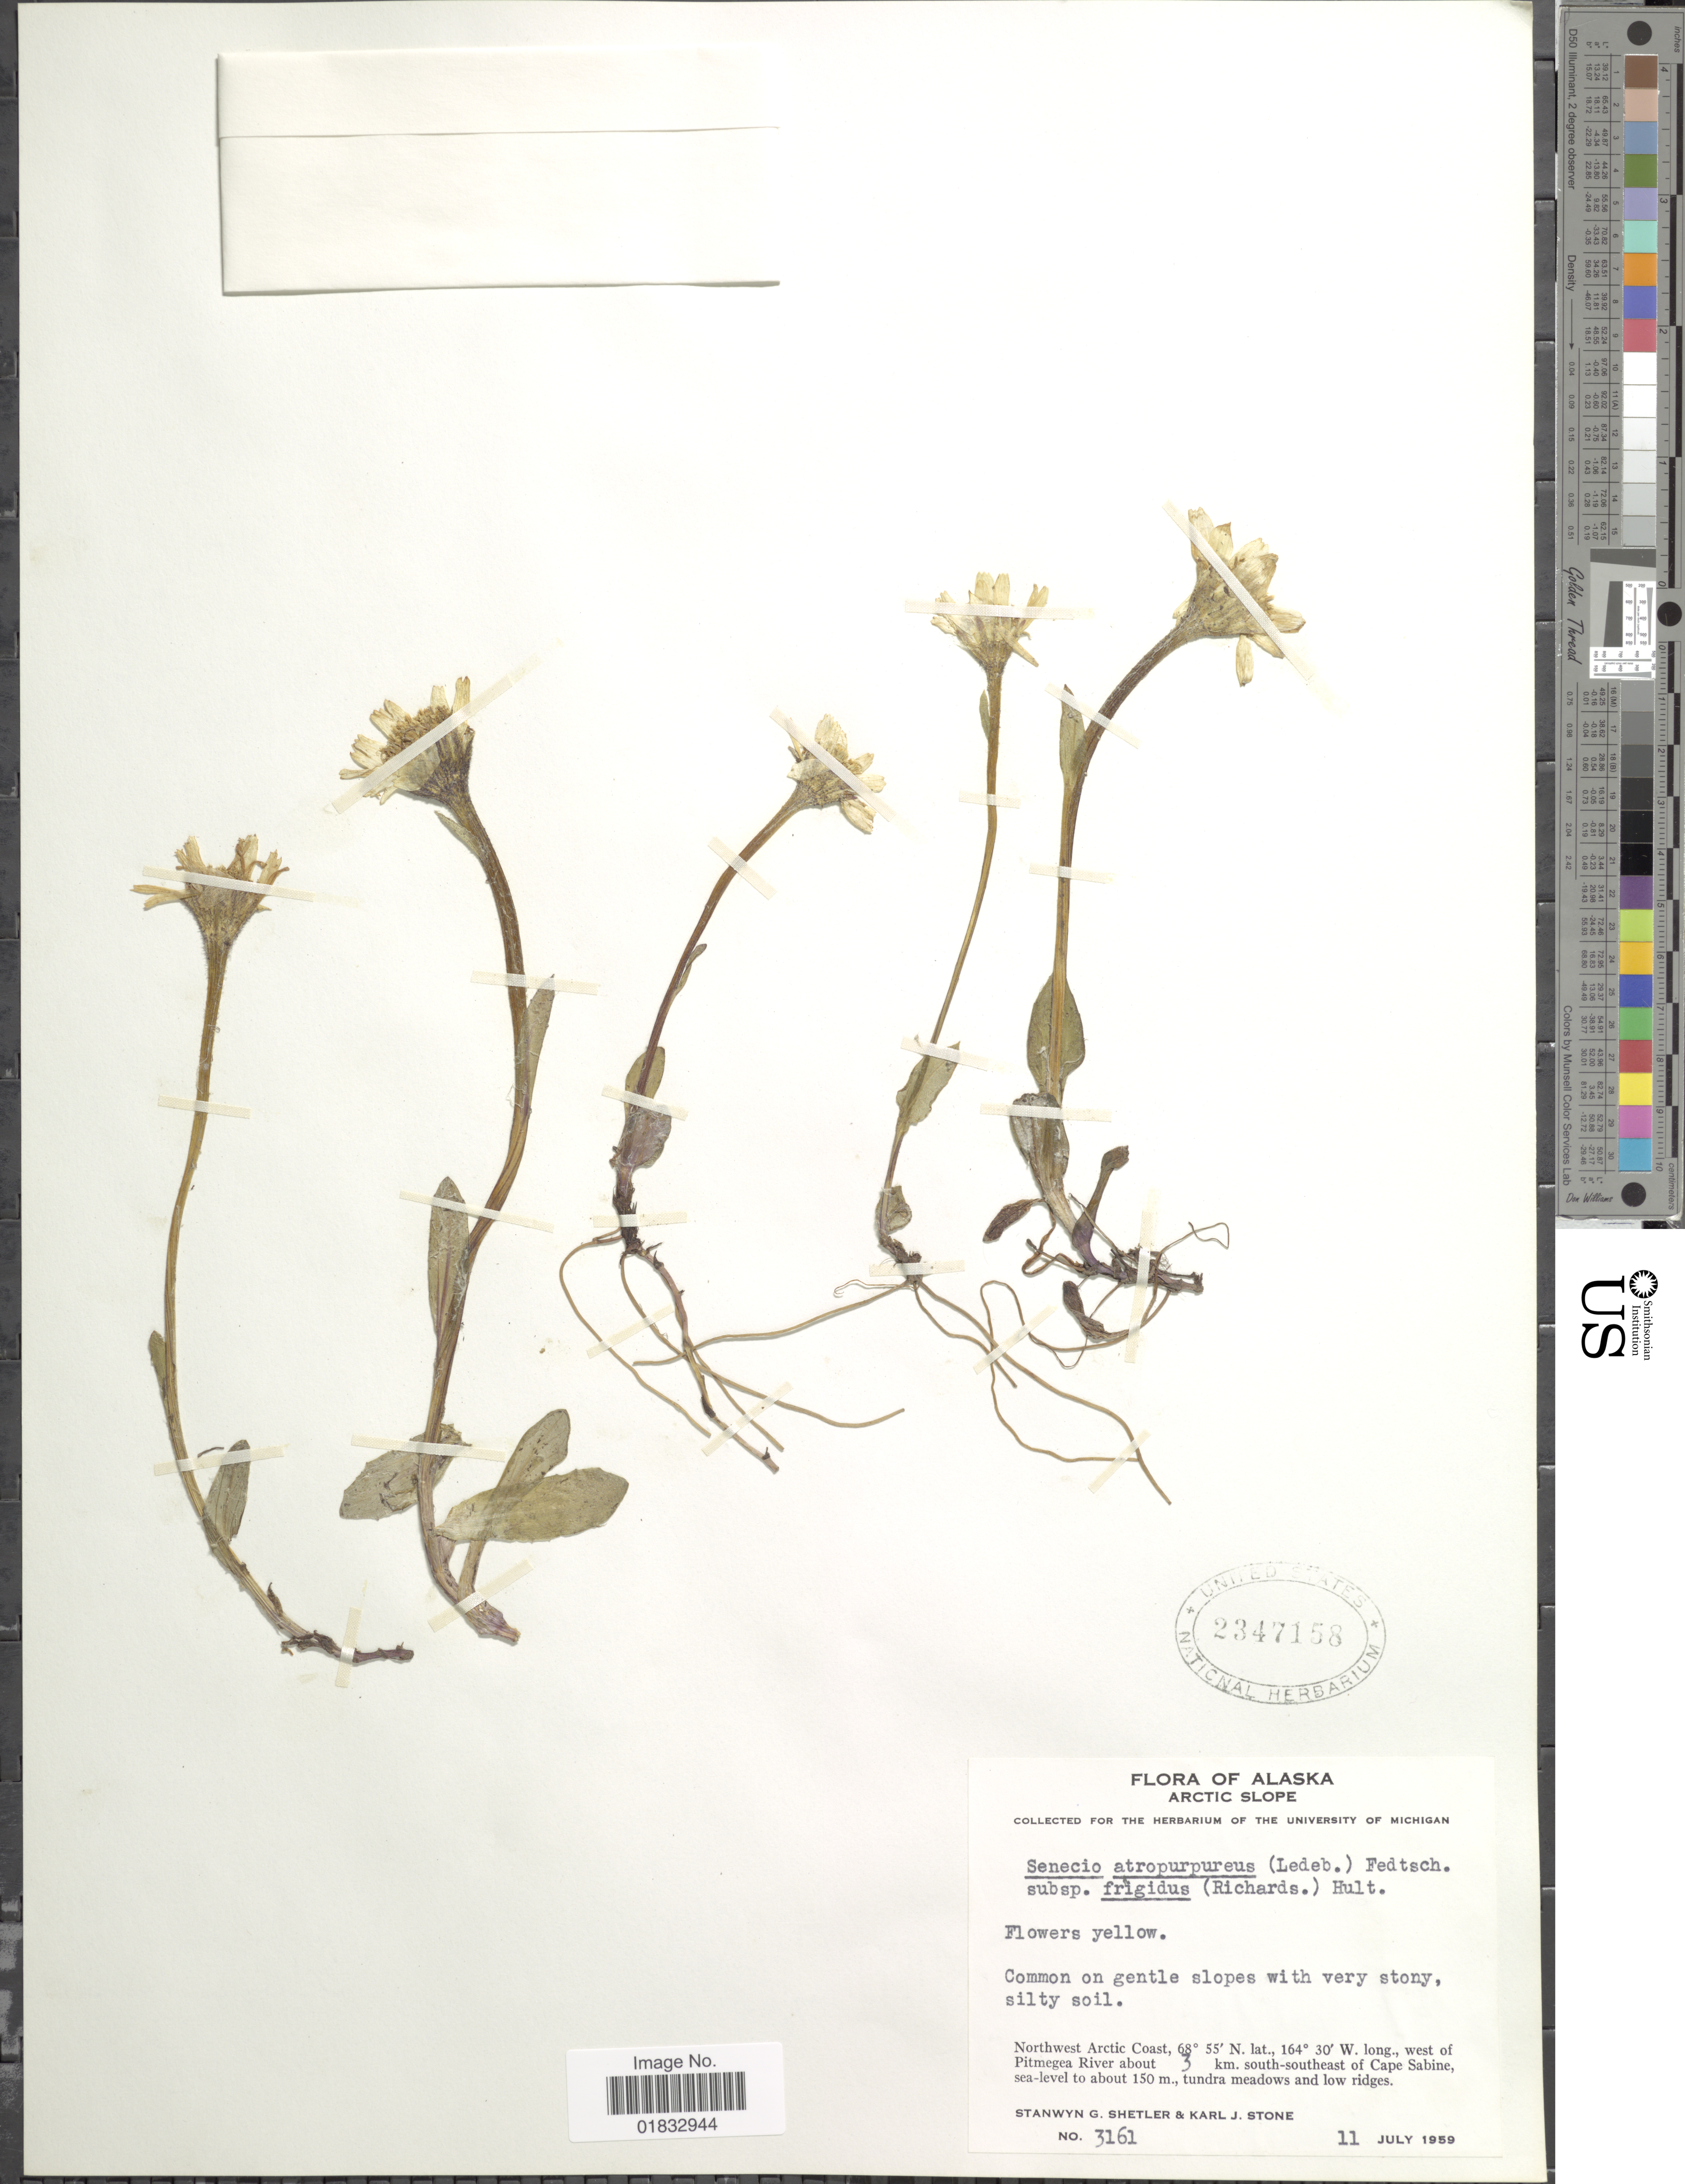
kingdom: Plantae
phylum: Tracheophyta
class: Magnoliopsida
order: Asterales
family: Asteraceae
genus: Tephroseris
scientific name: Tephroseris frigida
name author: (Richardson) Holub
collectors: S. Shetler & K. J. Stone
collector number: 3161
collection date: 1959-07-11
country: United States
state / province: Alaska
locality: Arctic Slope, Common on gentle slopes with very stony silty soil, Northwest Arctic Coast., west of Pitmega River about 3 km. south-southeast of Cape Sabine,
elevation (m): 150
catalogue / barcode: US 2347158